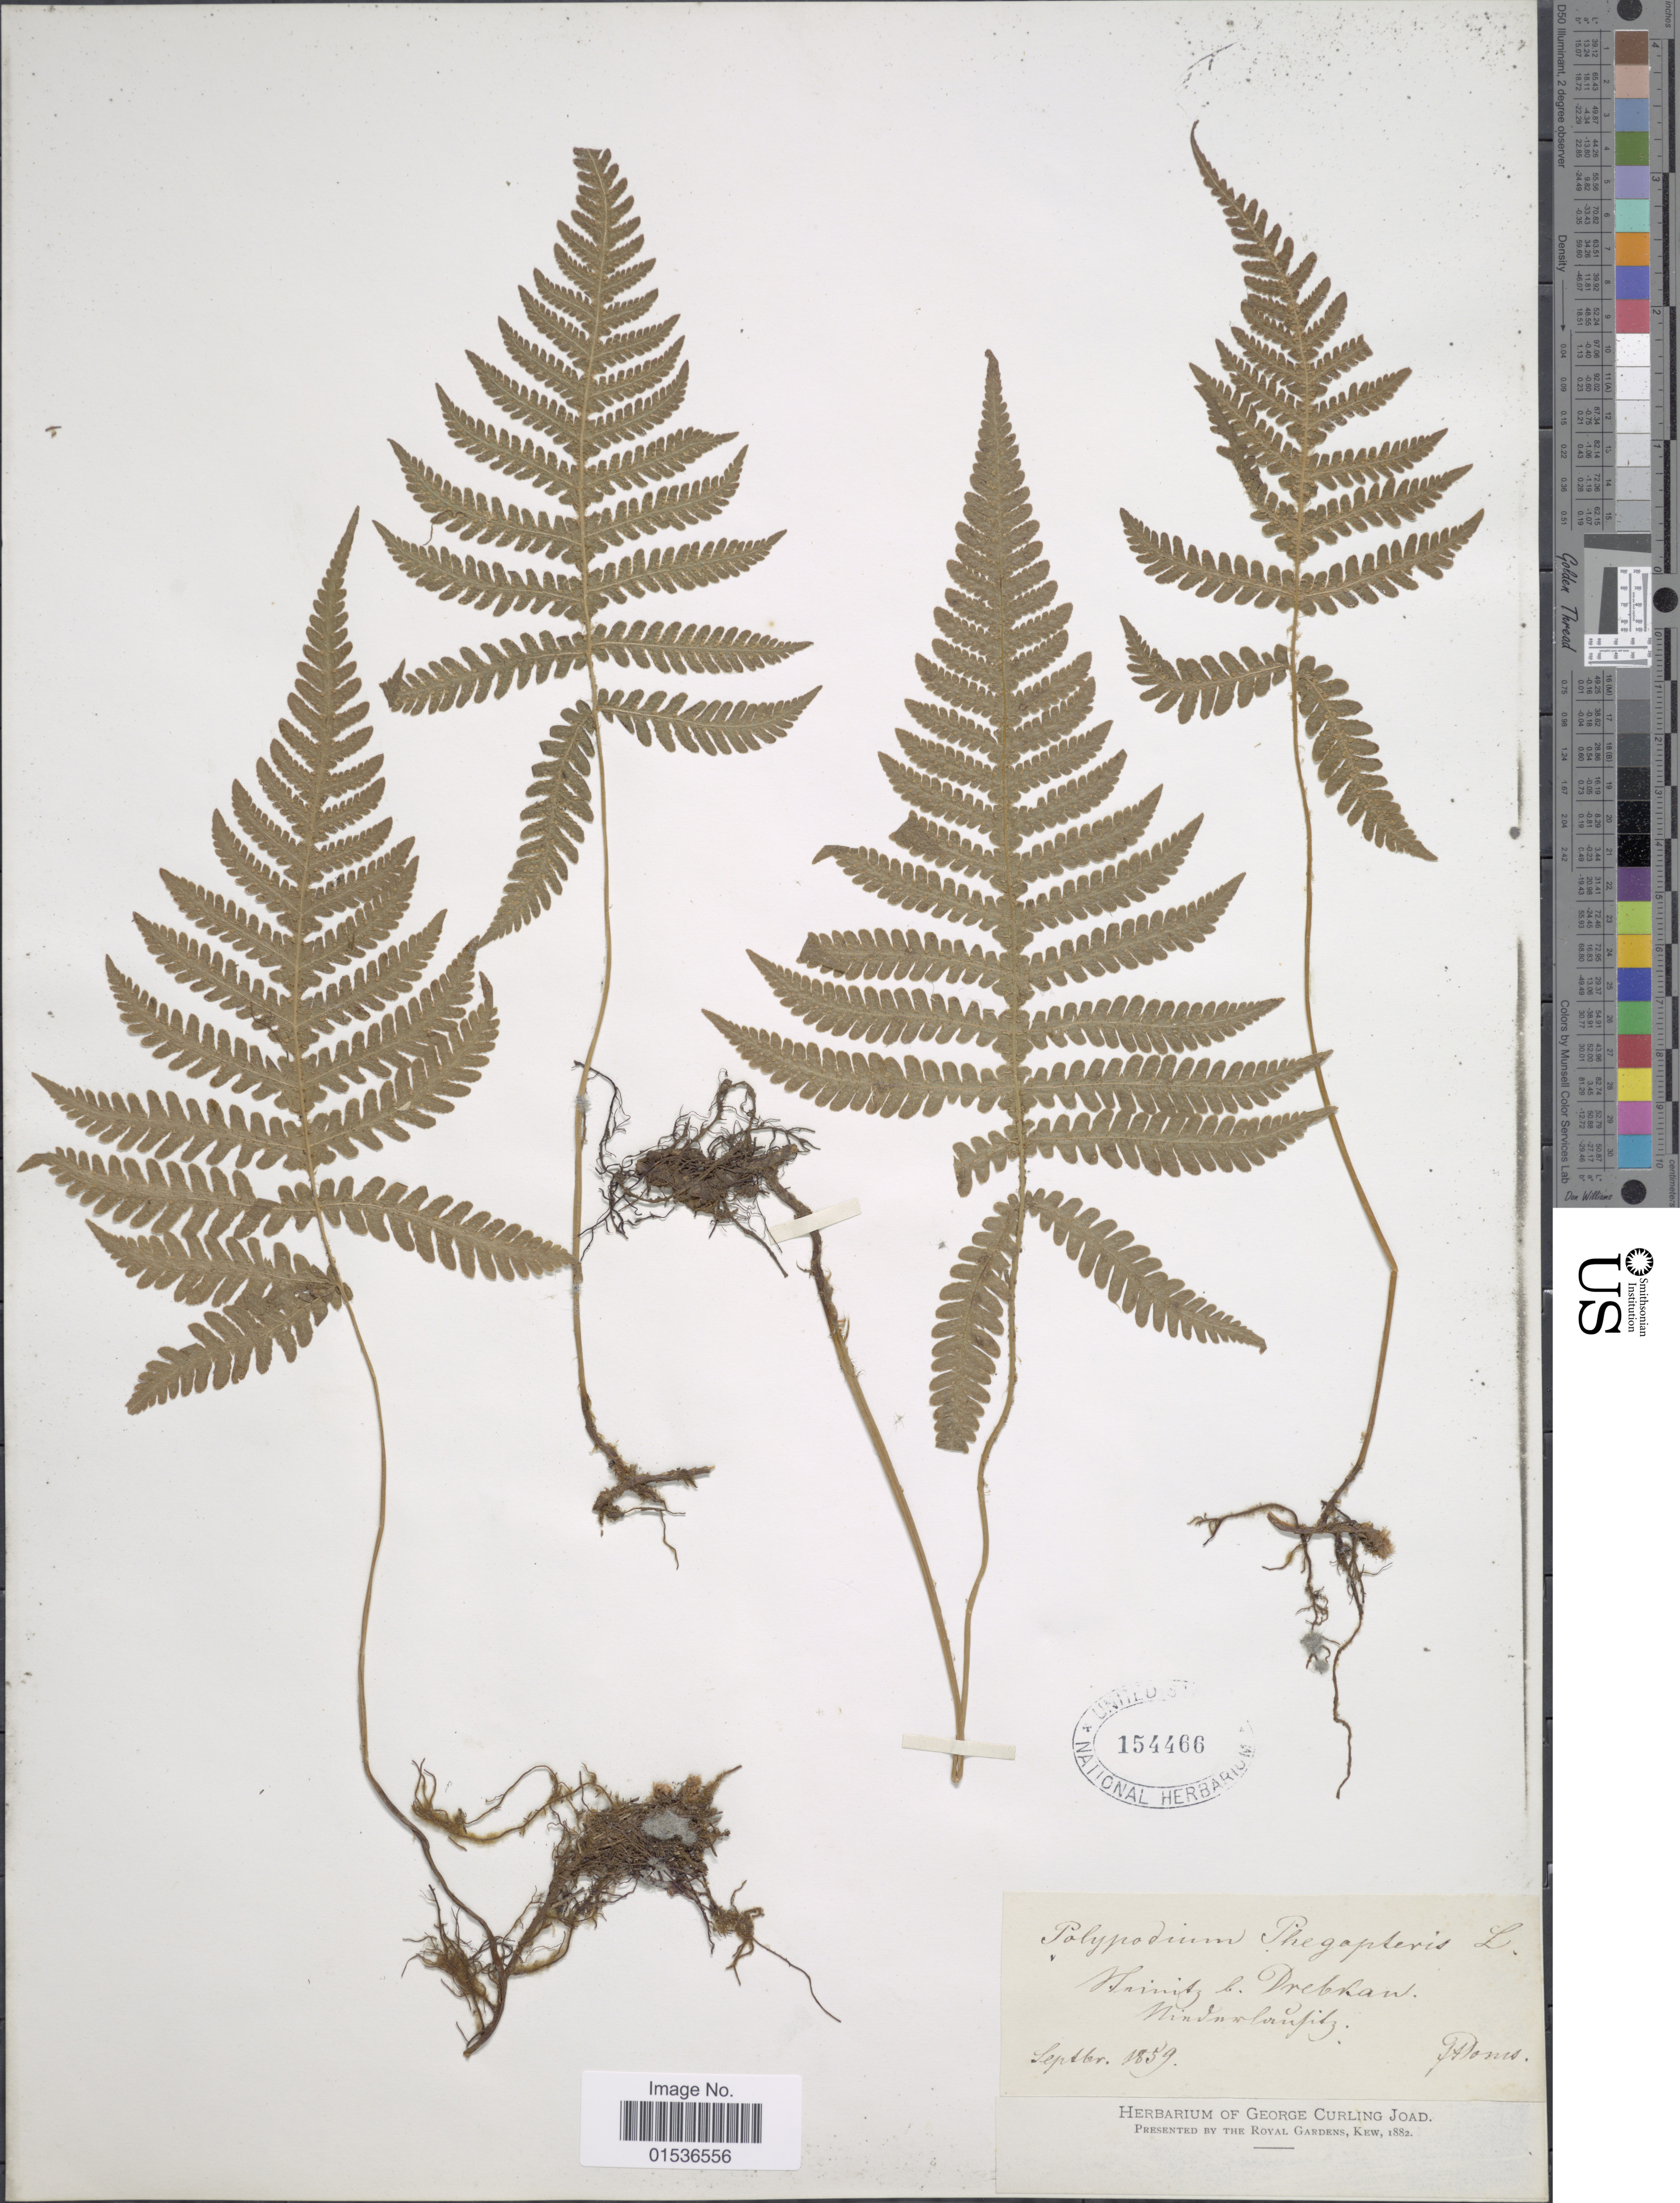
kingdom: Plantae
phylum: Tracheophyta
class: Polypodiopsida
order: Polypodiales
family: Thelypteridaceae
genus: Phegopteris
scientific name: Phegopteris connectilis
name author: (Michx.) Watt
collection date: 1859-09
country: Germany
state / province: Brandenburg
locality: Wainitz b. Drebkau.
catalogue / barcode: US 154466